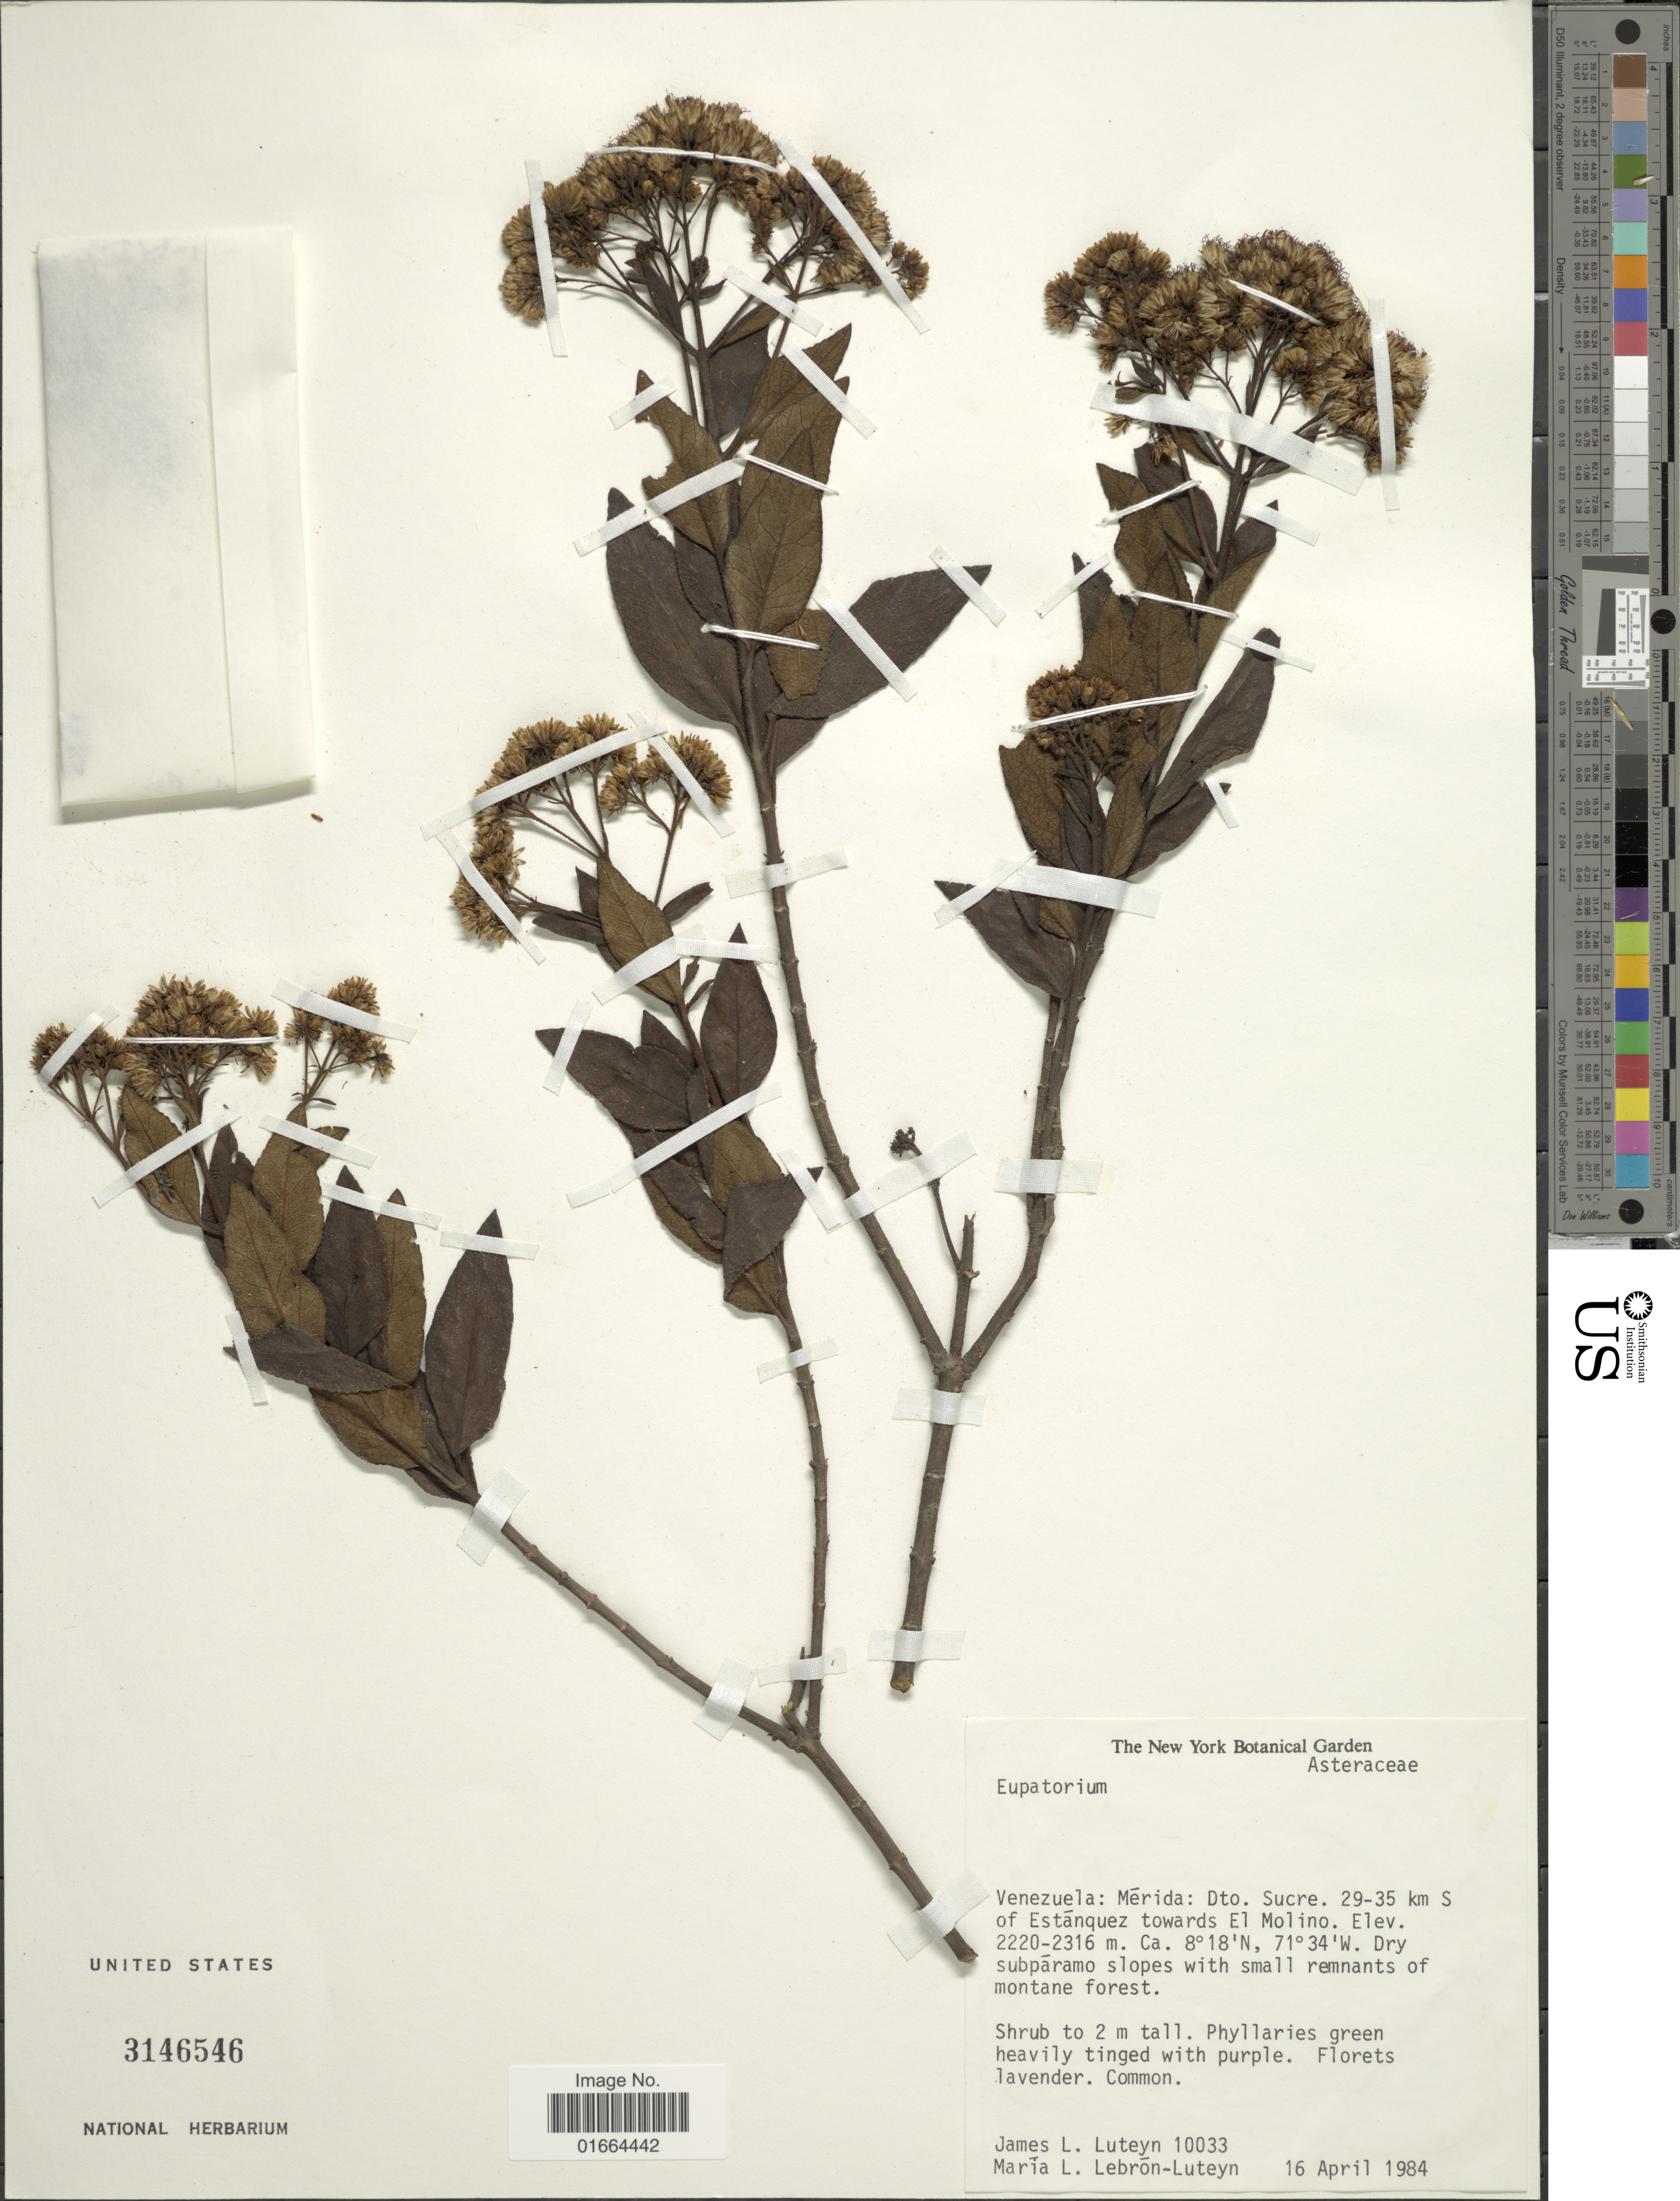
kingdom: Plantae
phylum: Tracheophyta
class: Magnoliopsida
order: Asterales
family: Asteraceae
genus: Badilloa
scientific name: Badilloa venezuelensis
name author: (V.M. Badillo) R.M. King & H. Rob.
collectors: J. L. Luteyn & M. L. Lebrón-Luteyn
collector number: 10033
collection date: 1984-04-16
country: Venezuela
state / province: Mérida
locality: Venezuela: Merida: Dt. Sucre, 29-35 km S of Estanquez towards El Molino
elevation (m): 2220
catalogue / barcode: US 3146546